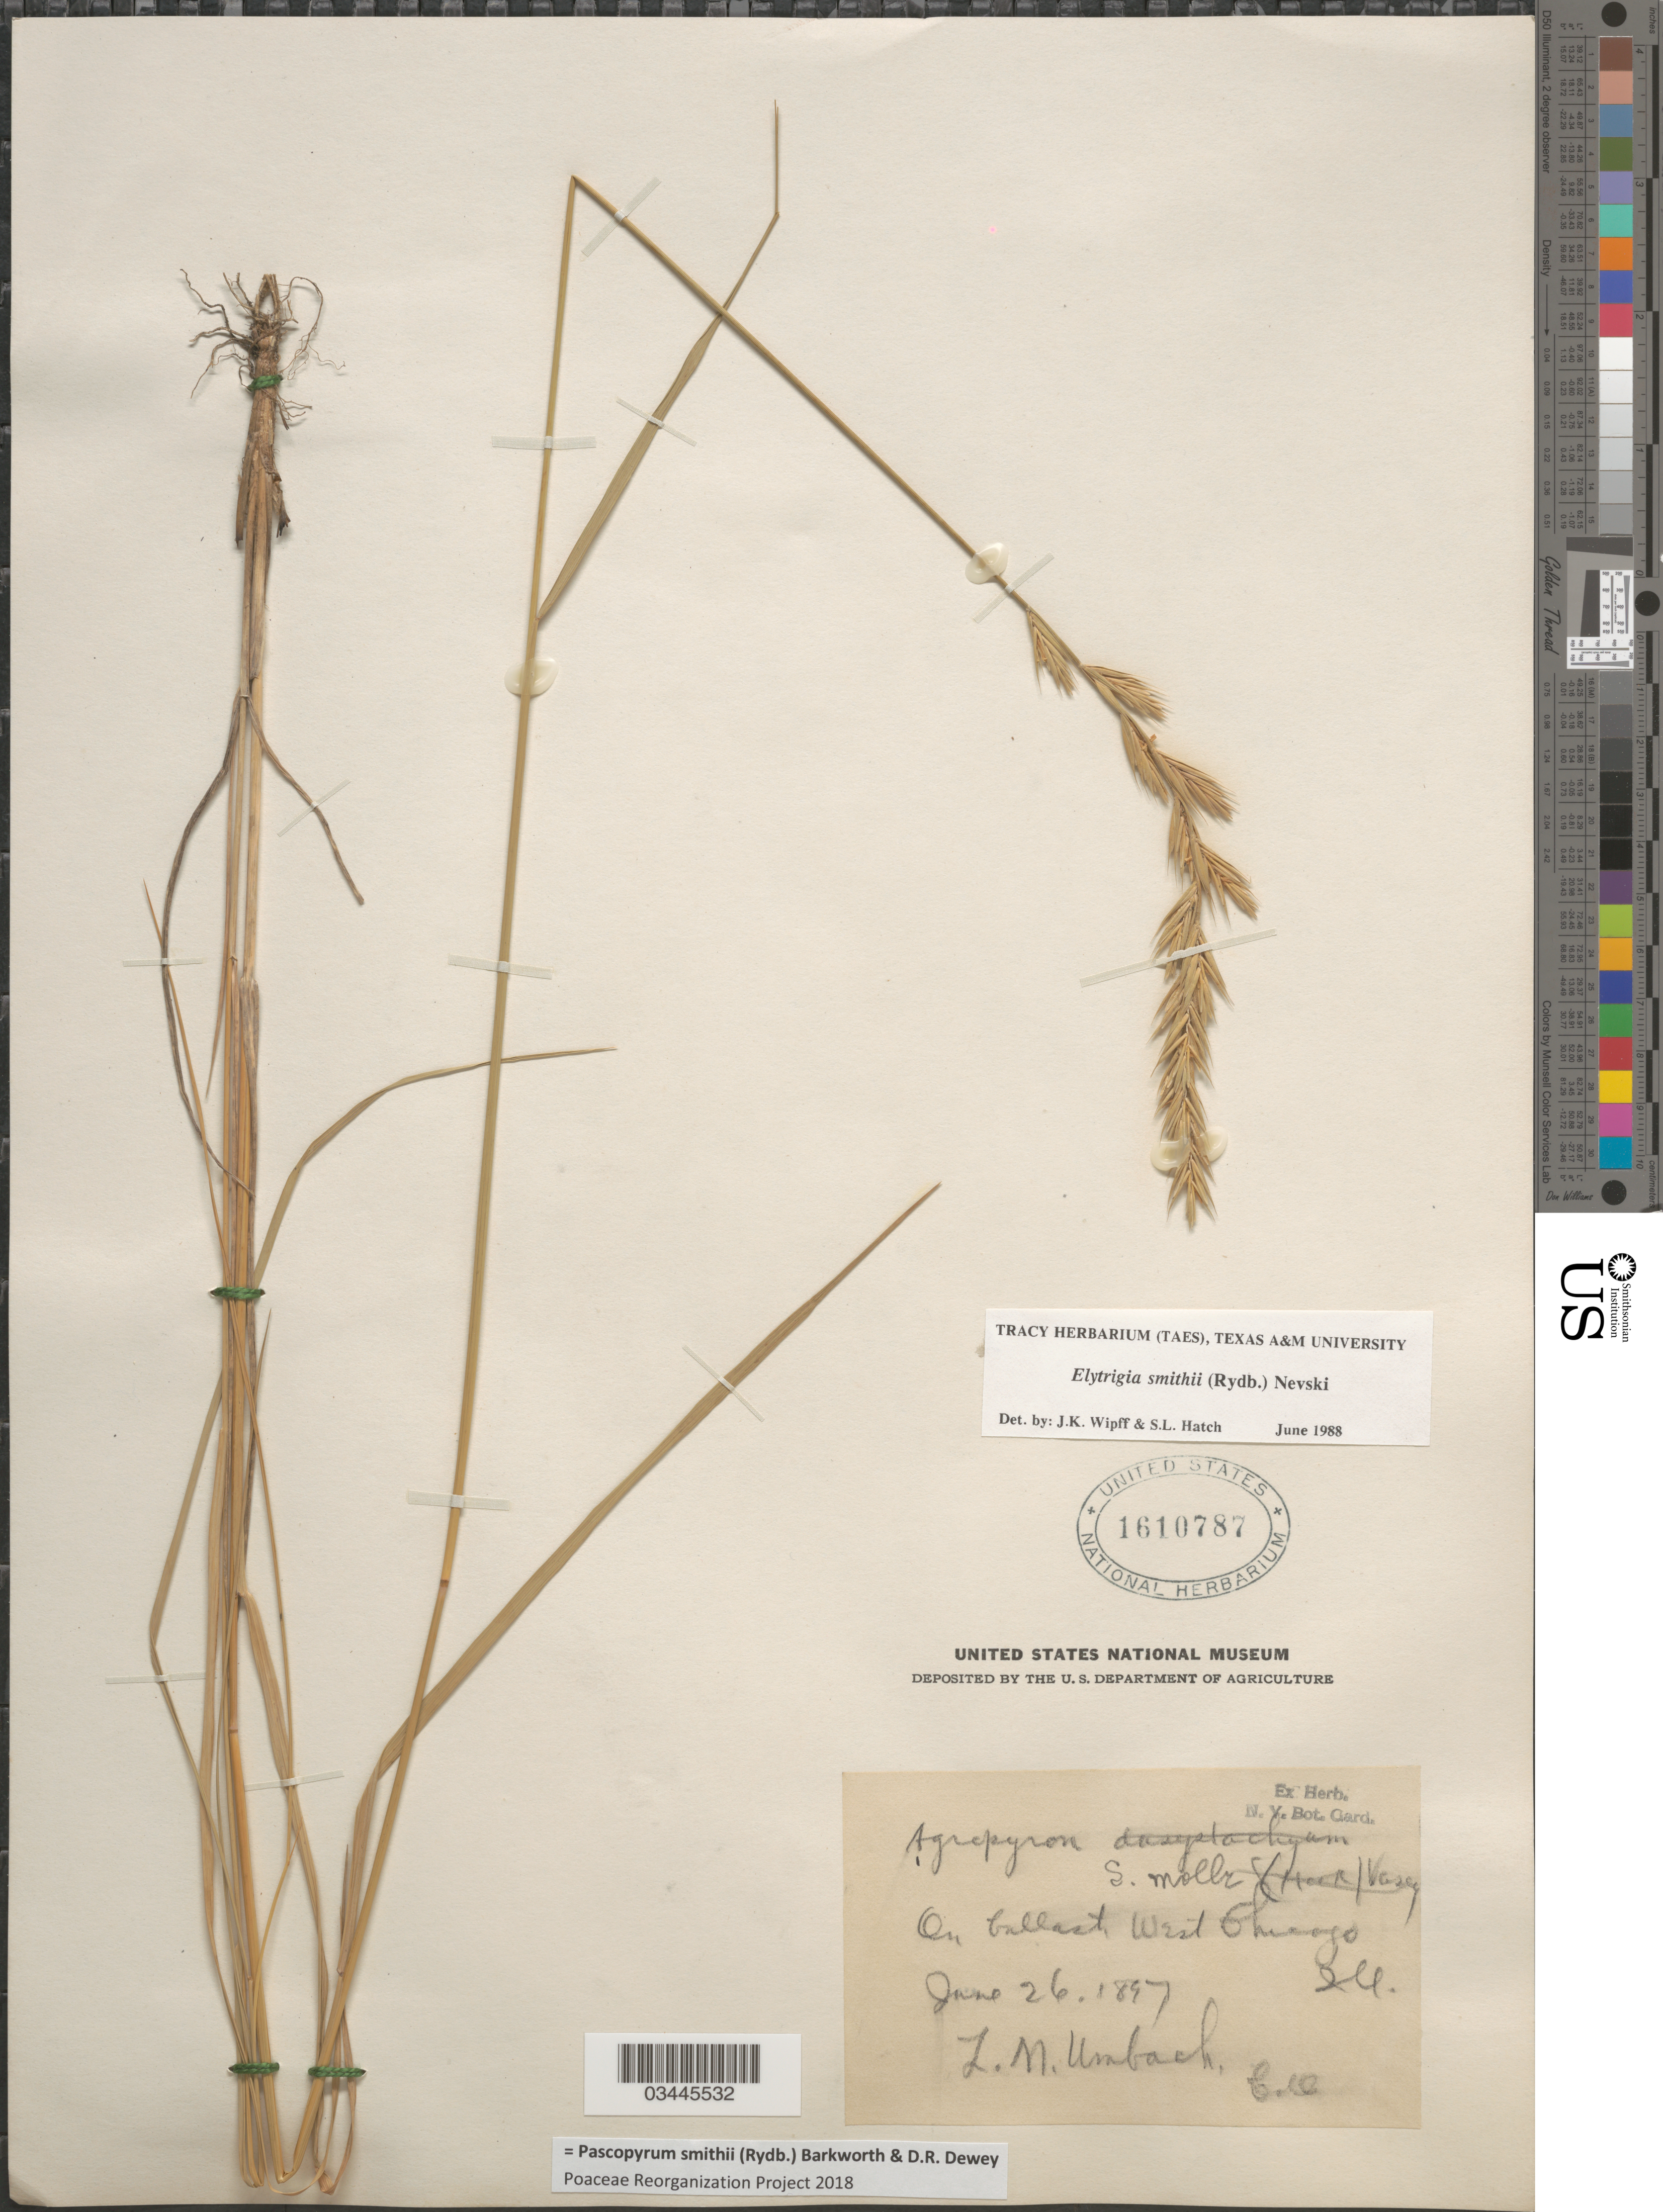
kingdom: Plantae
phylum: Tracheophyta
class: Liliopsida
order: Poales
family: Poaceae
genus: Pascopyrum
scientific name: Pascopyrum smithii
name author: (Rydb.) Barkworth & Dewey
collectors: L. M. Umbach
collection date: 1897-06-26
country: United States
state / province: Illinois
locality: On ballast, West Chicago.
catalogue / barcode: US 1610787